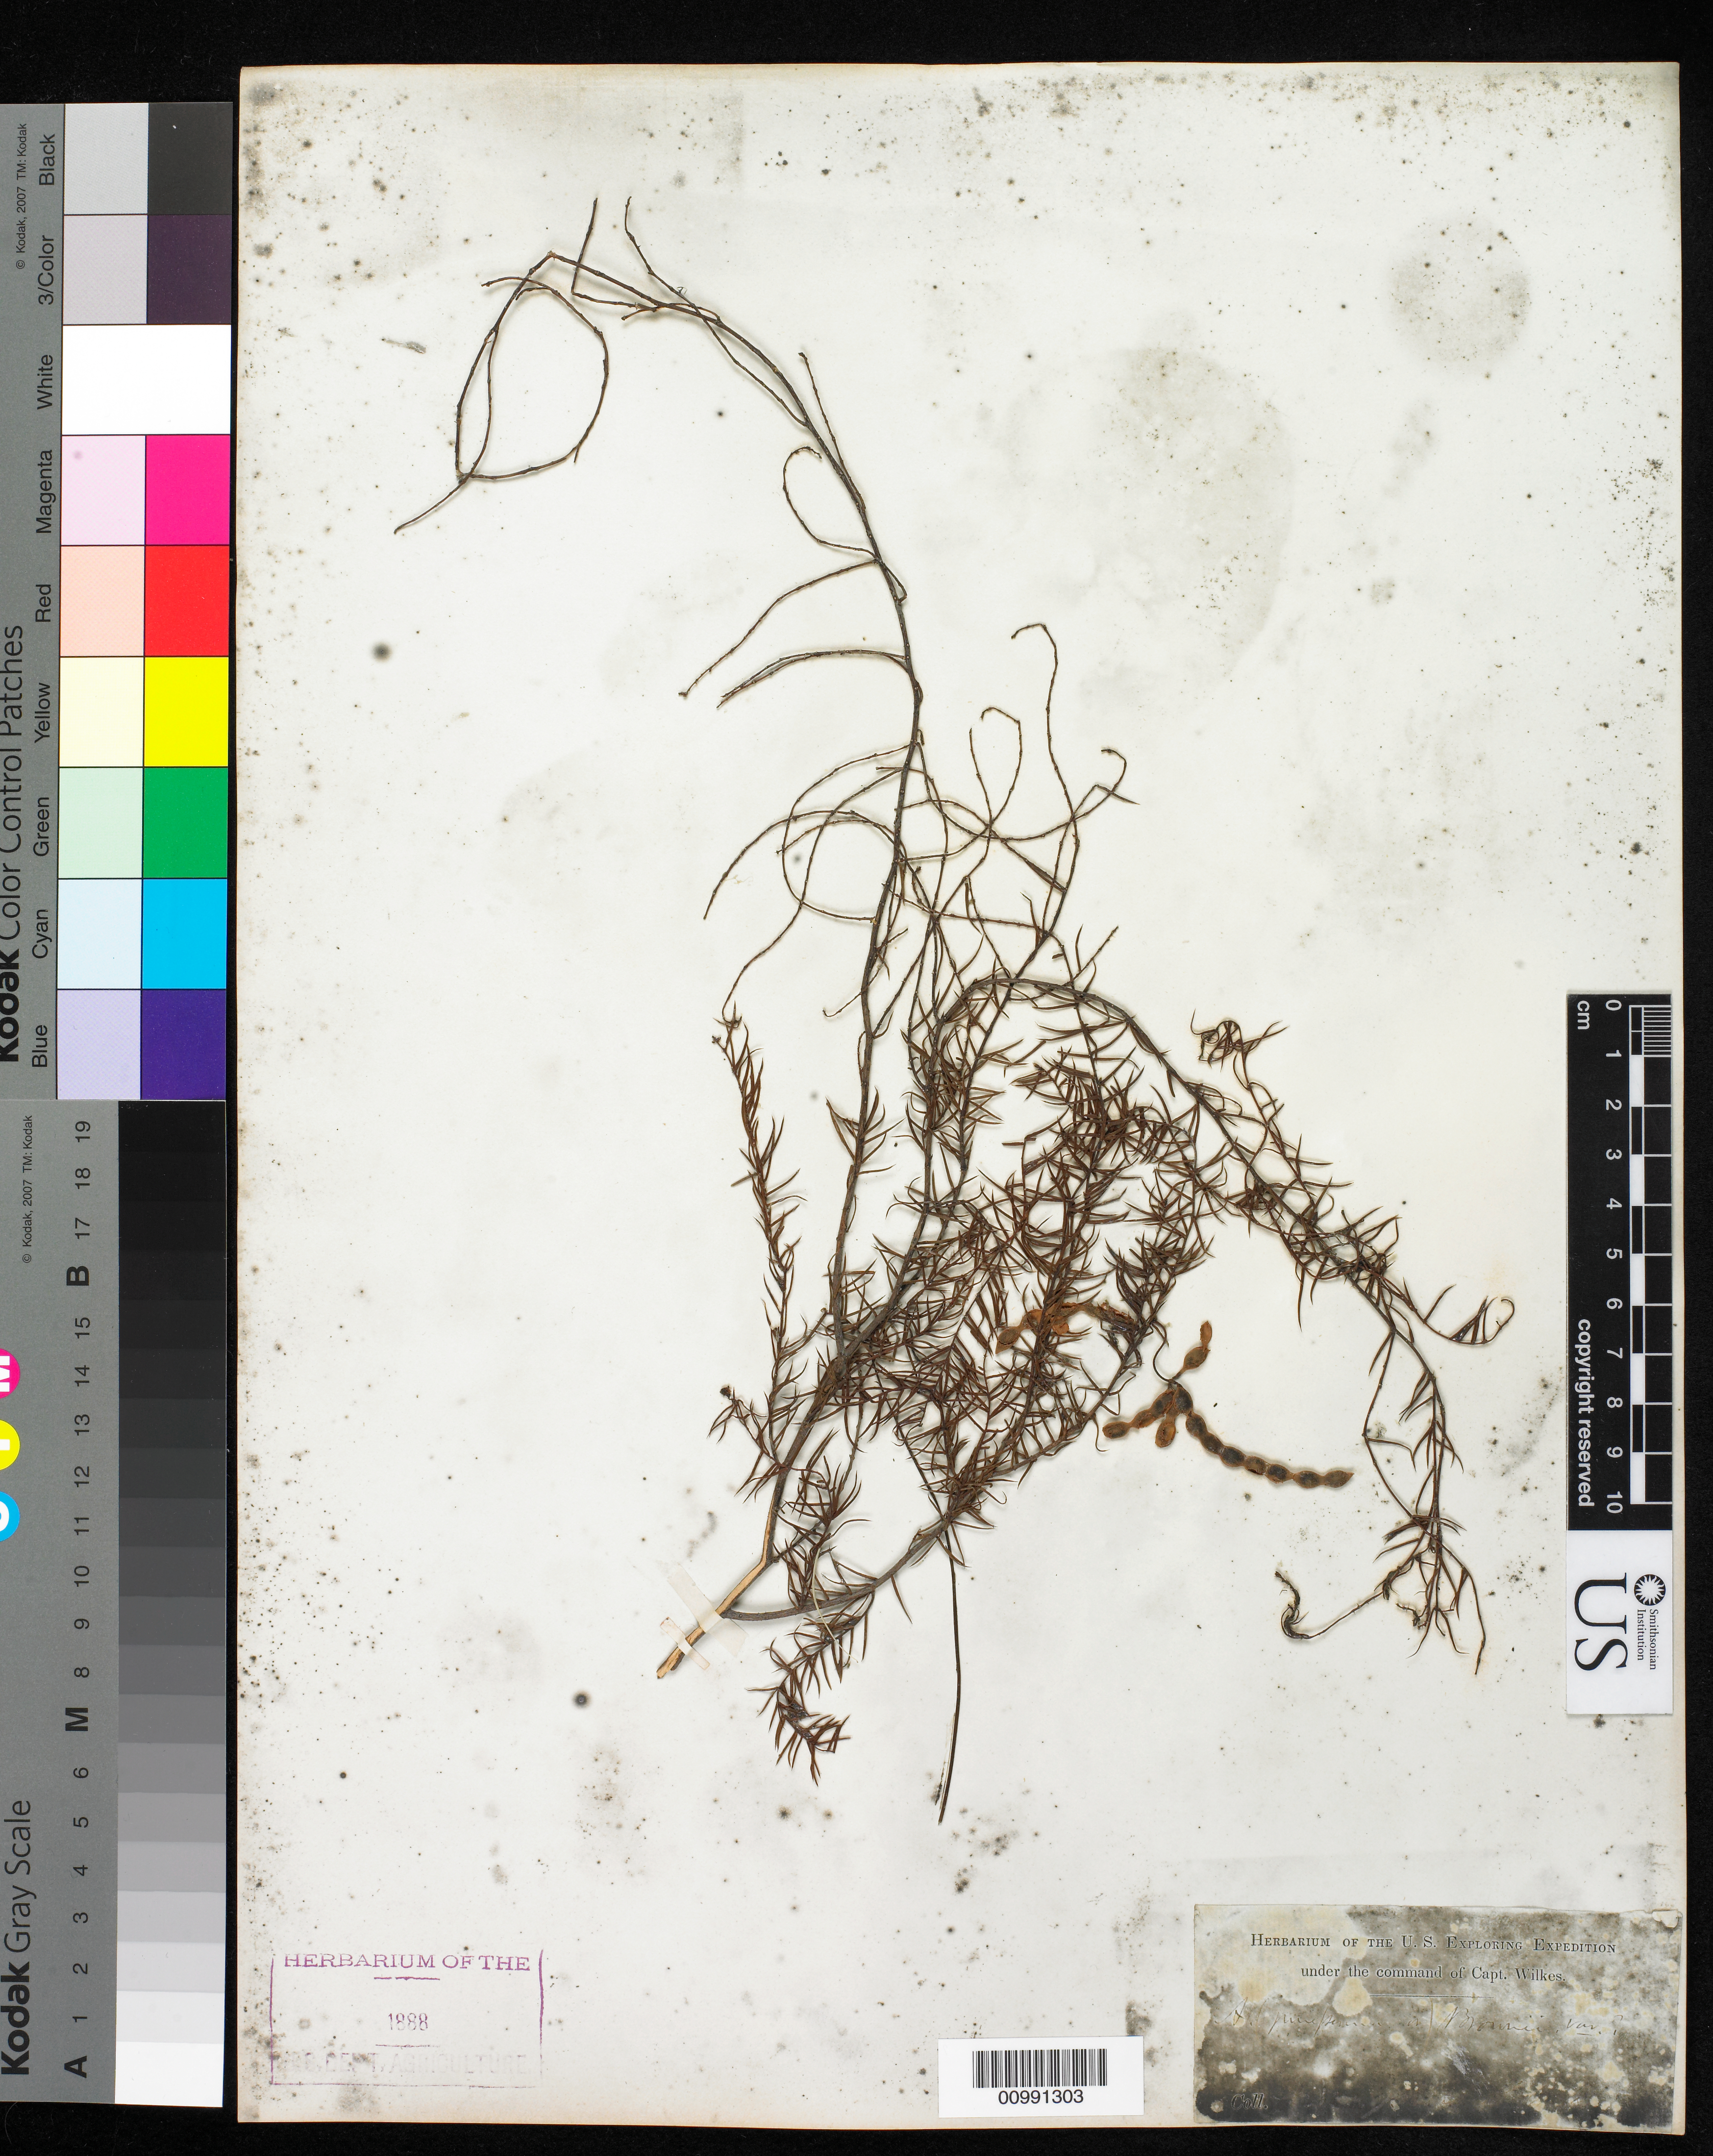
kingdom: Plantae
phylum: Tracheophyta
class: Magnoliopsida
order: Fabales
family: Fabaceae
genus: Acacia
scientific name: Acacia ulicifolia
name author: (Salisb.) Court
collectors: Wilkes Explor. Exped.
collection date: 1838/1842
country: Australia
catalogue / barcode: US 98517